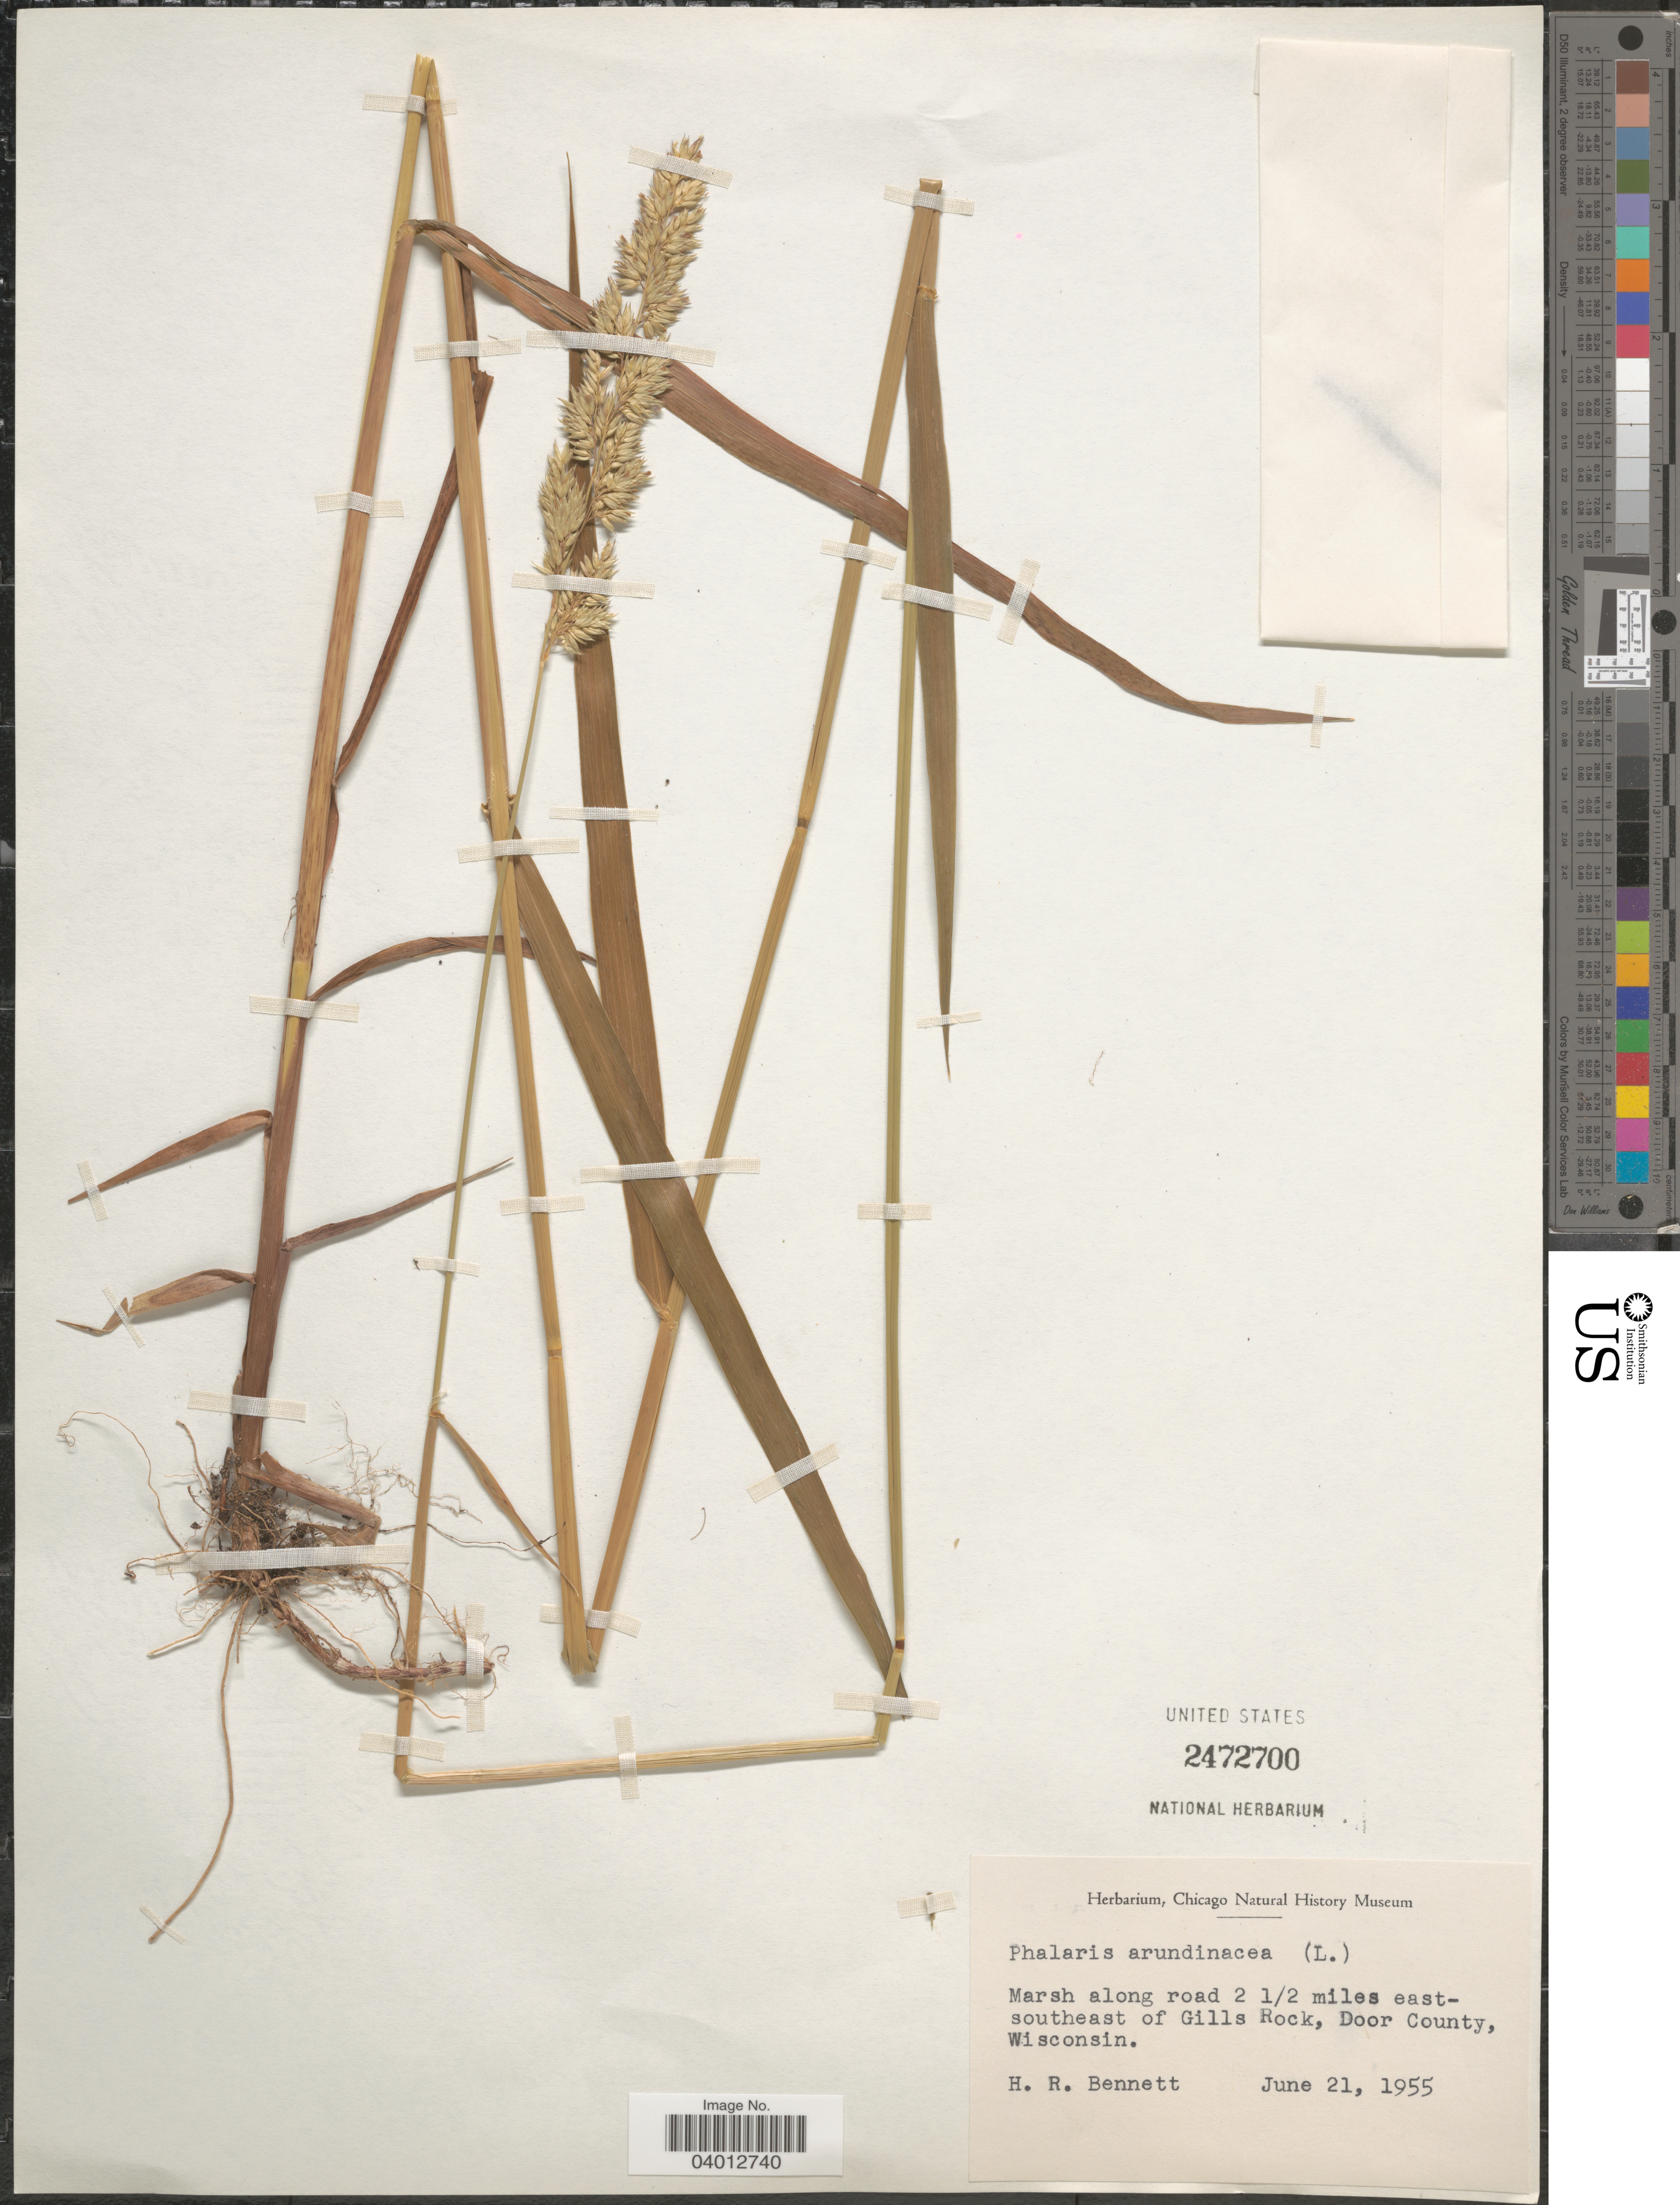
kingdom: Plantae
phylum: Tracheophyta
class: Liliopsida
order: Poales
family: Poaceae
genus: Phalaris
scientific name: Phalaris arundinacea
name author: L.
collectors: H. R. Bennett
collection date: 1955-06-21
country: United States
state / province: Wisconsin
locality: Marsh along road 2 1/2 miles east-southeast of Gills Rock, Door County.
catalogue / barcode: US 2472700